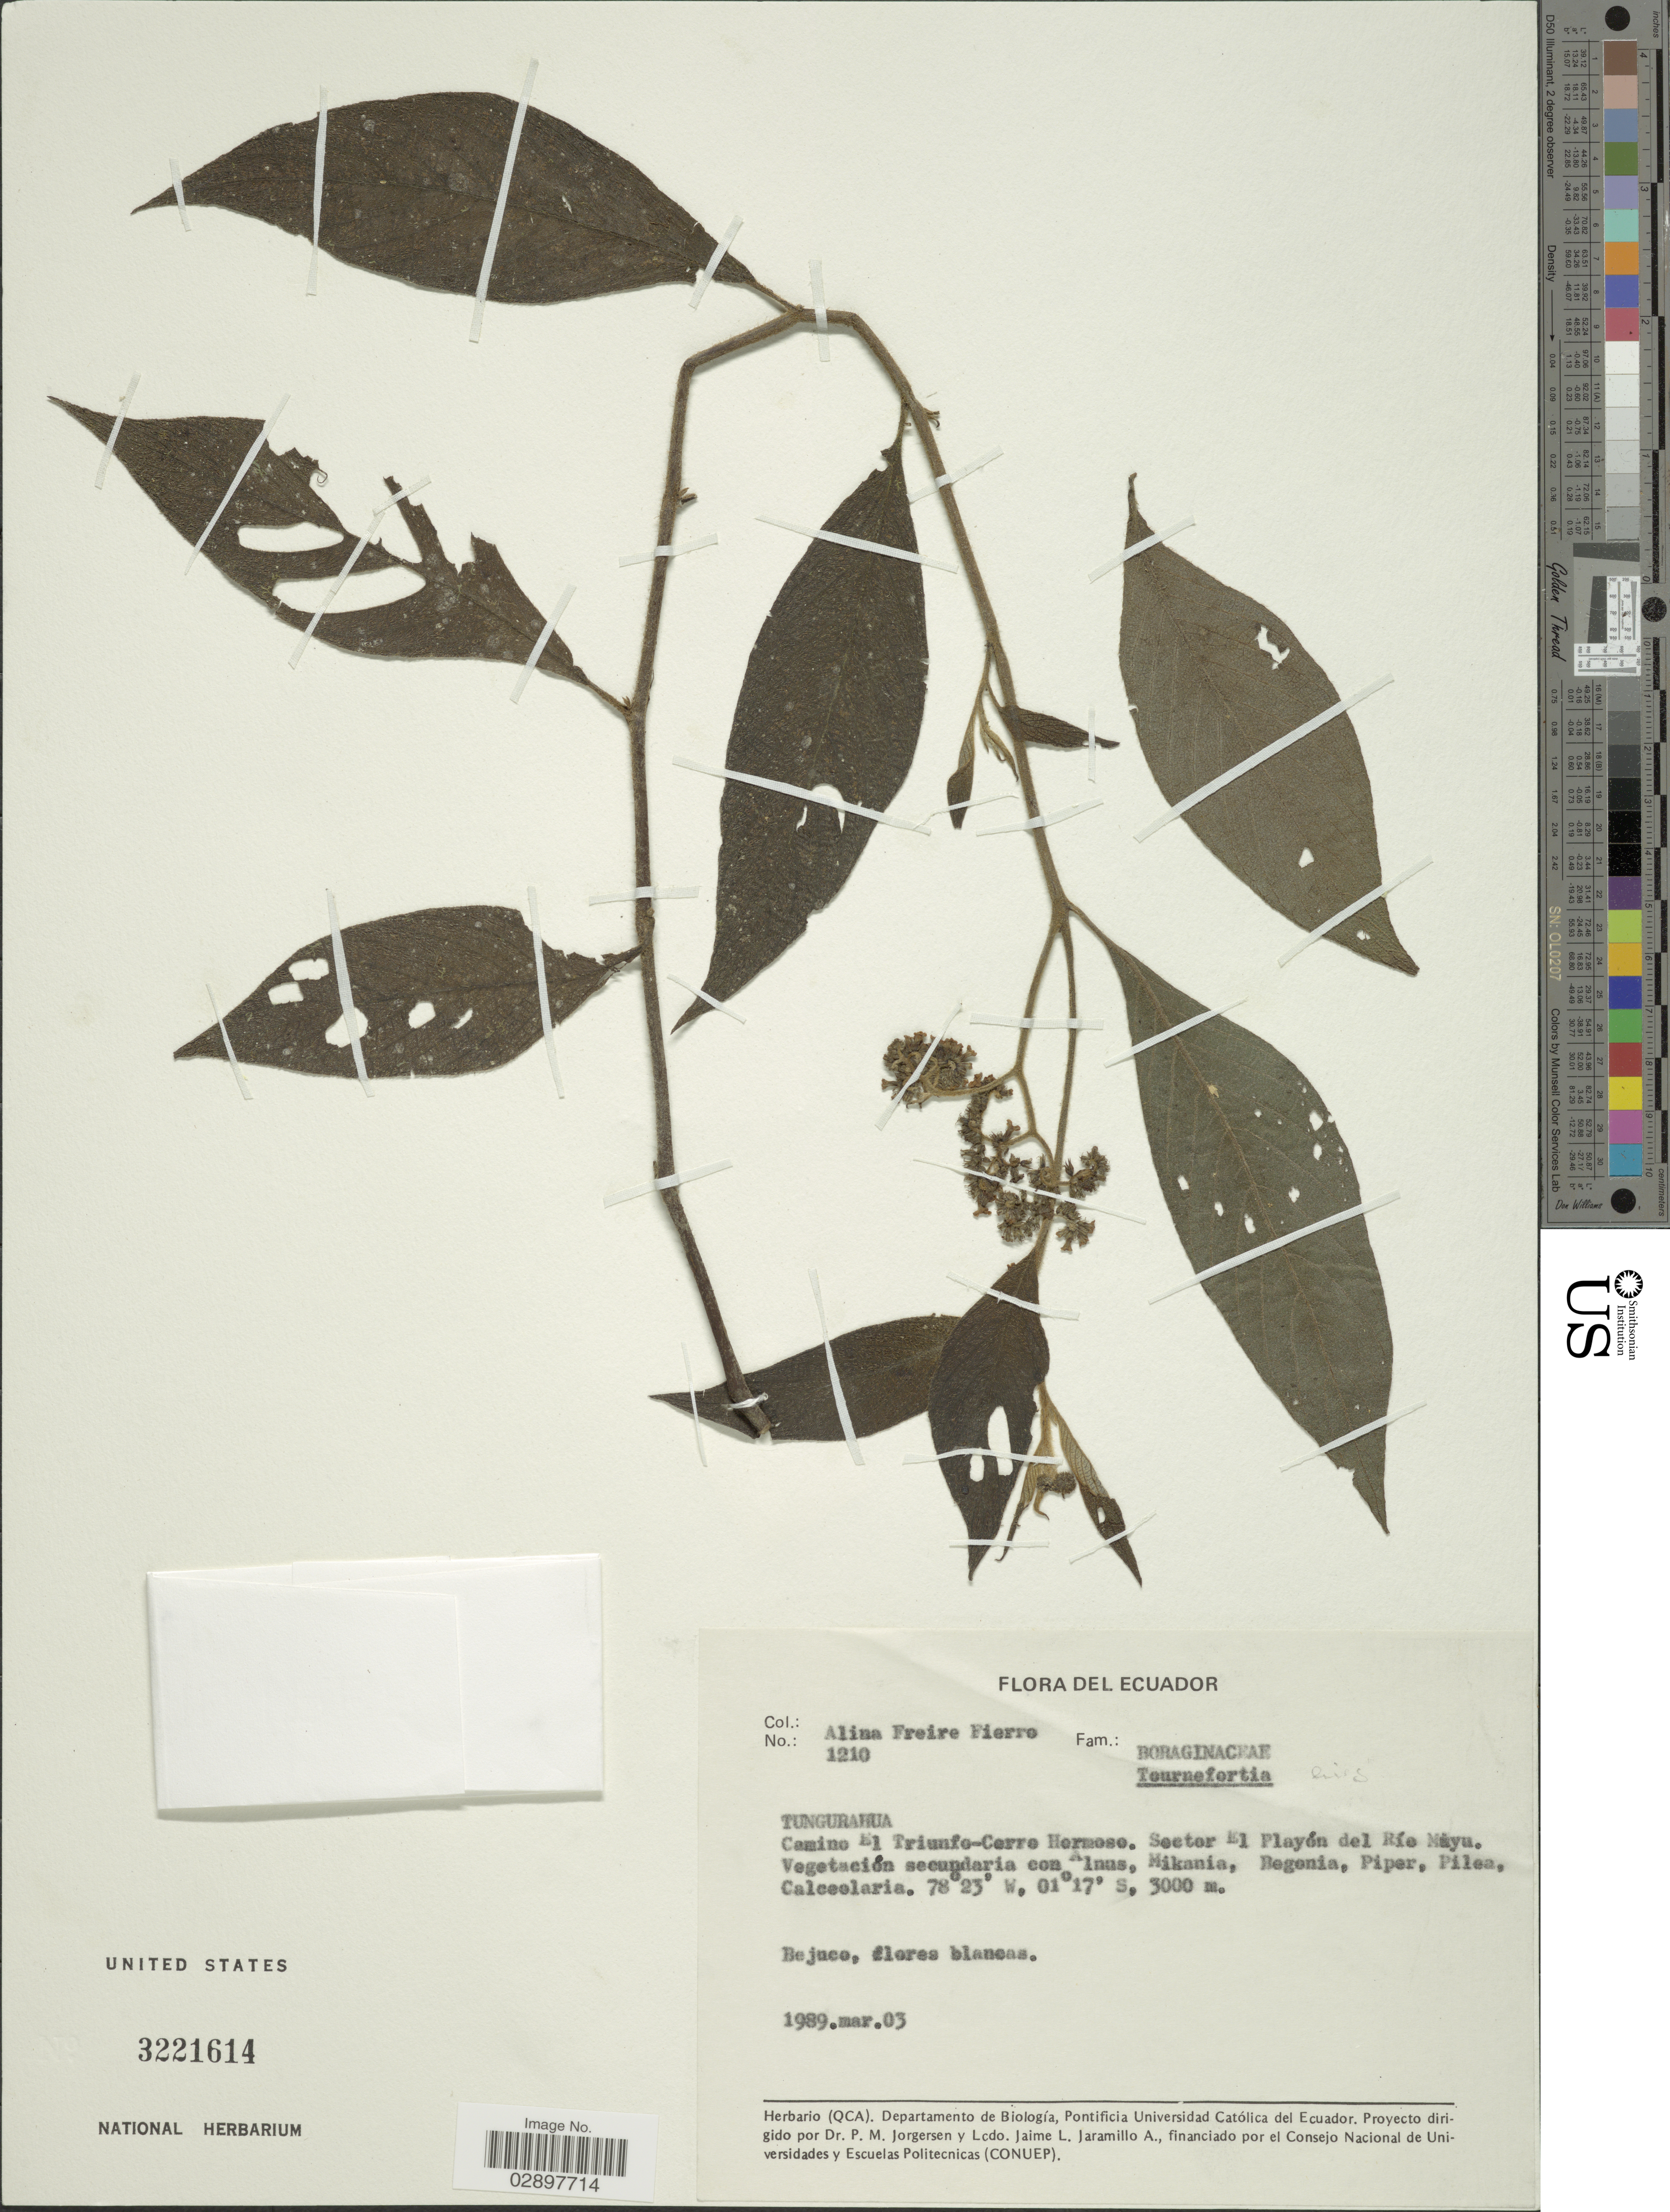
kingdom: Plantae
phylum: Tracheophyta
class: Magnoliopsida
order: Boraginales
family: Heliotropiaceae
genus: Tournefortia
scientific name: Tournefortia sp.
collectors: A. Freire-Fierro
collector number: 1210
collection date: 1989-03-03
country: Ecuador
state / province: Tungurahua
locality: Caminno El Triunío-Cerro Hermoso. Sector El Playón del Río Màyu.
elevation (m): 3000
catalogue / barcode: US 3221614